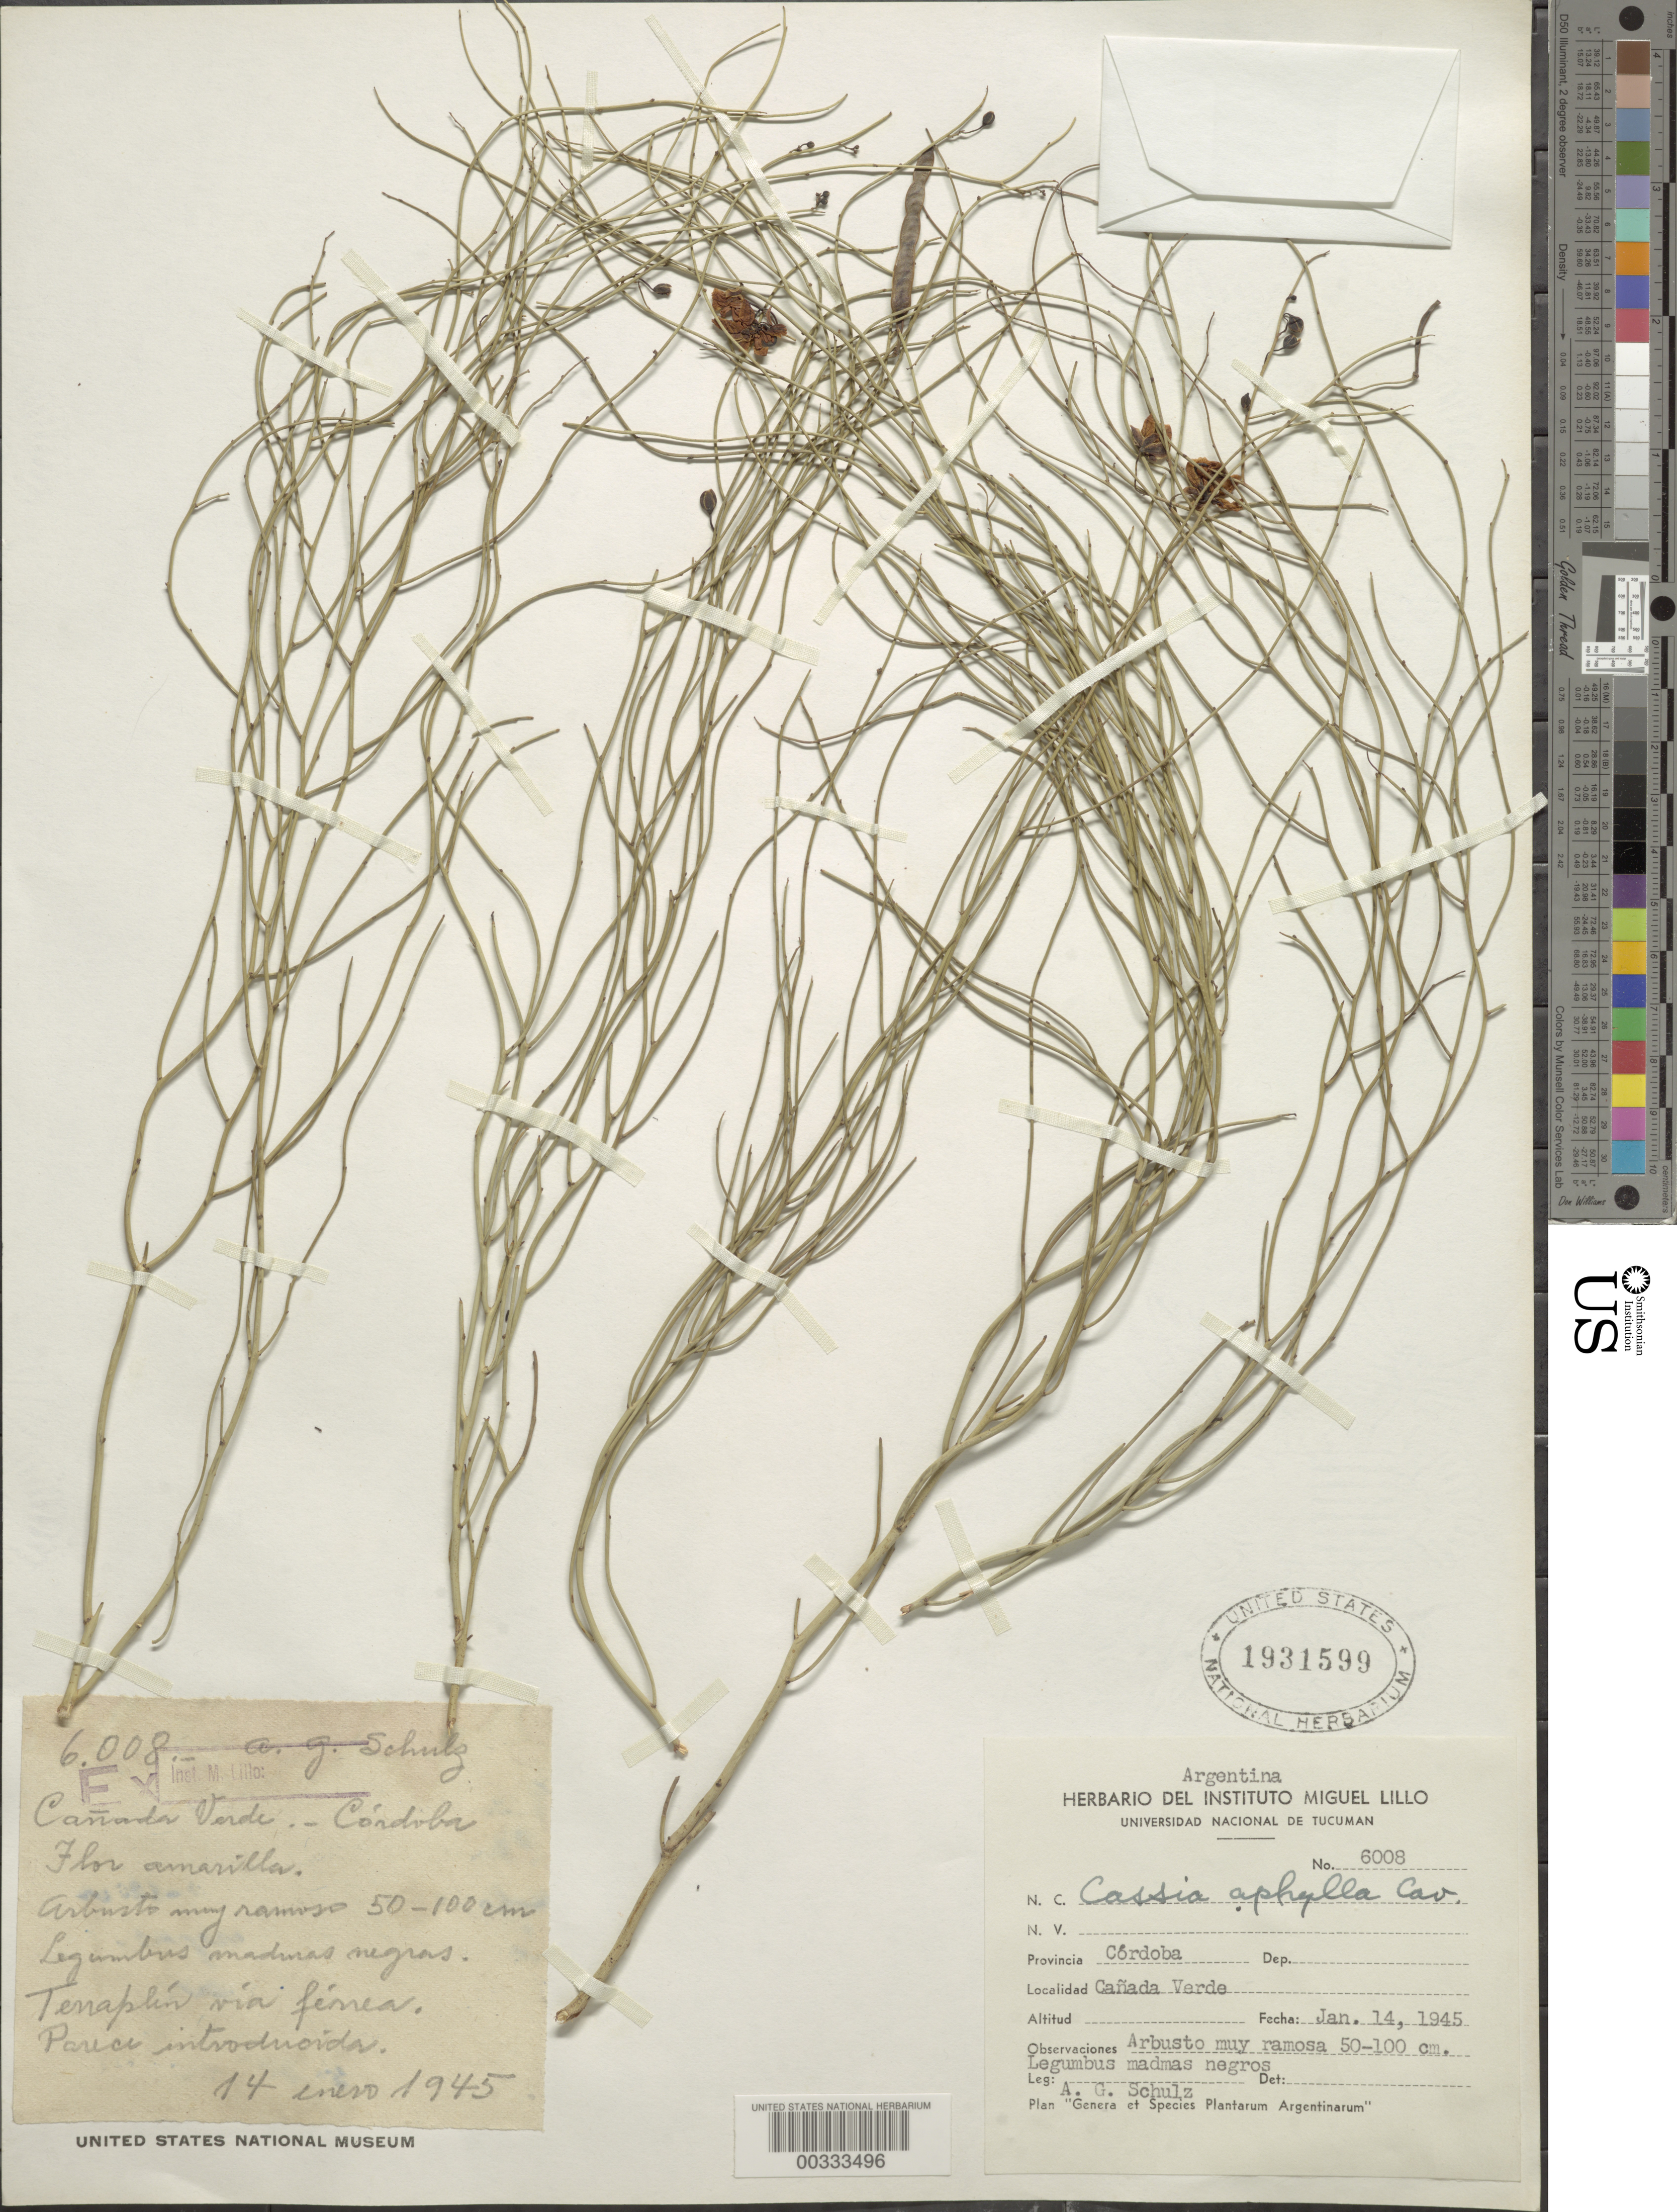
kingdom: Plantae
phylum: Tracheophyta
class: Magnoliopsida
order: Fabales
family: Fabaceae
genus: Senna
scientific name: Senna aphylla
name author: (Cav.) H.S. Irwin & Barneby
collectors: A. G. Schulz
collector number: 6008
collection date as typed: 14 Jan 1945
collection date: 1945-01-14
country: Argentina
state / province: Córdoba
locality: Canada Verde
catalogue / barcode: US 1931599